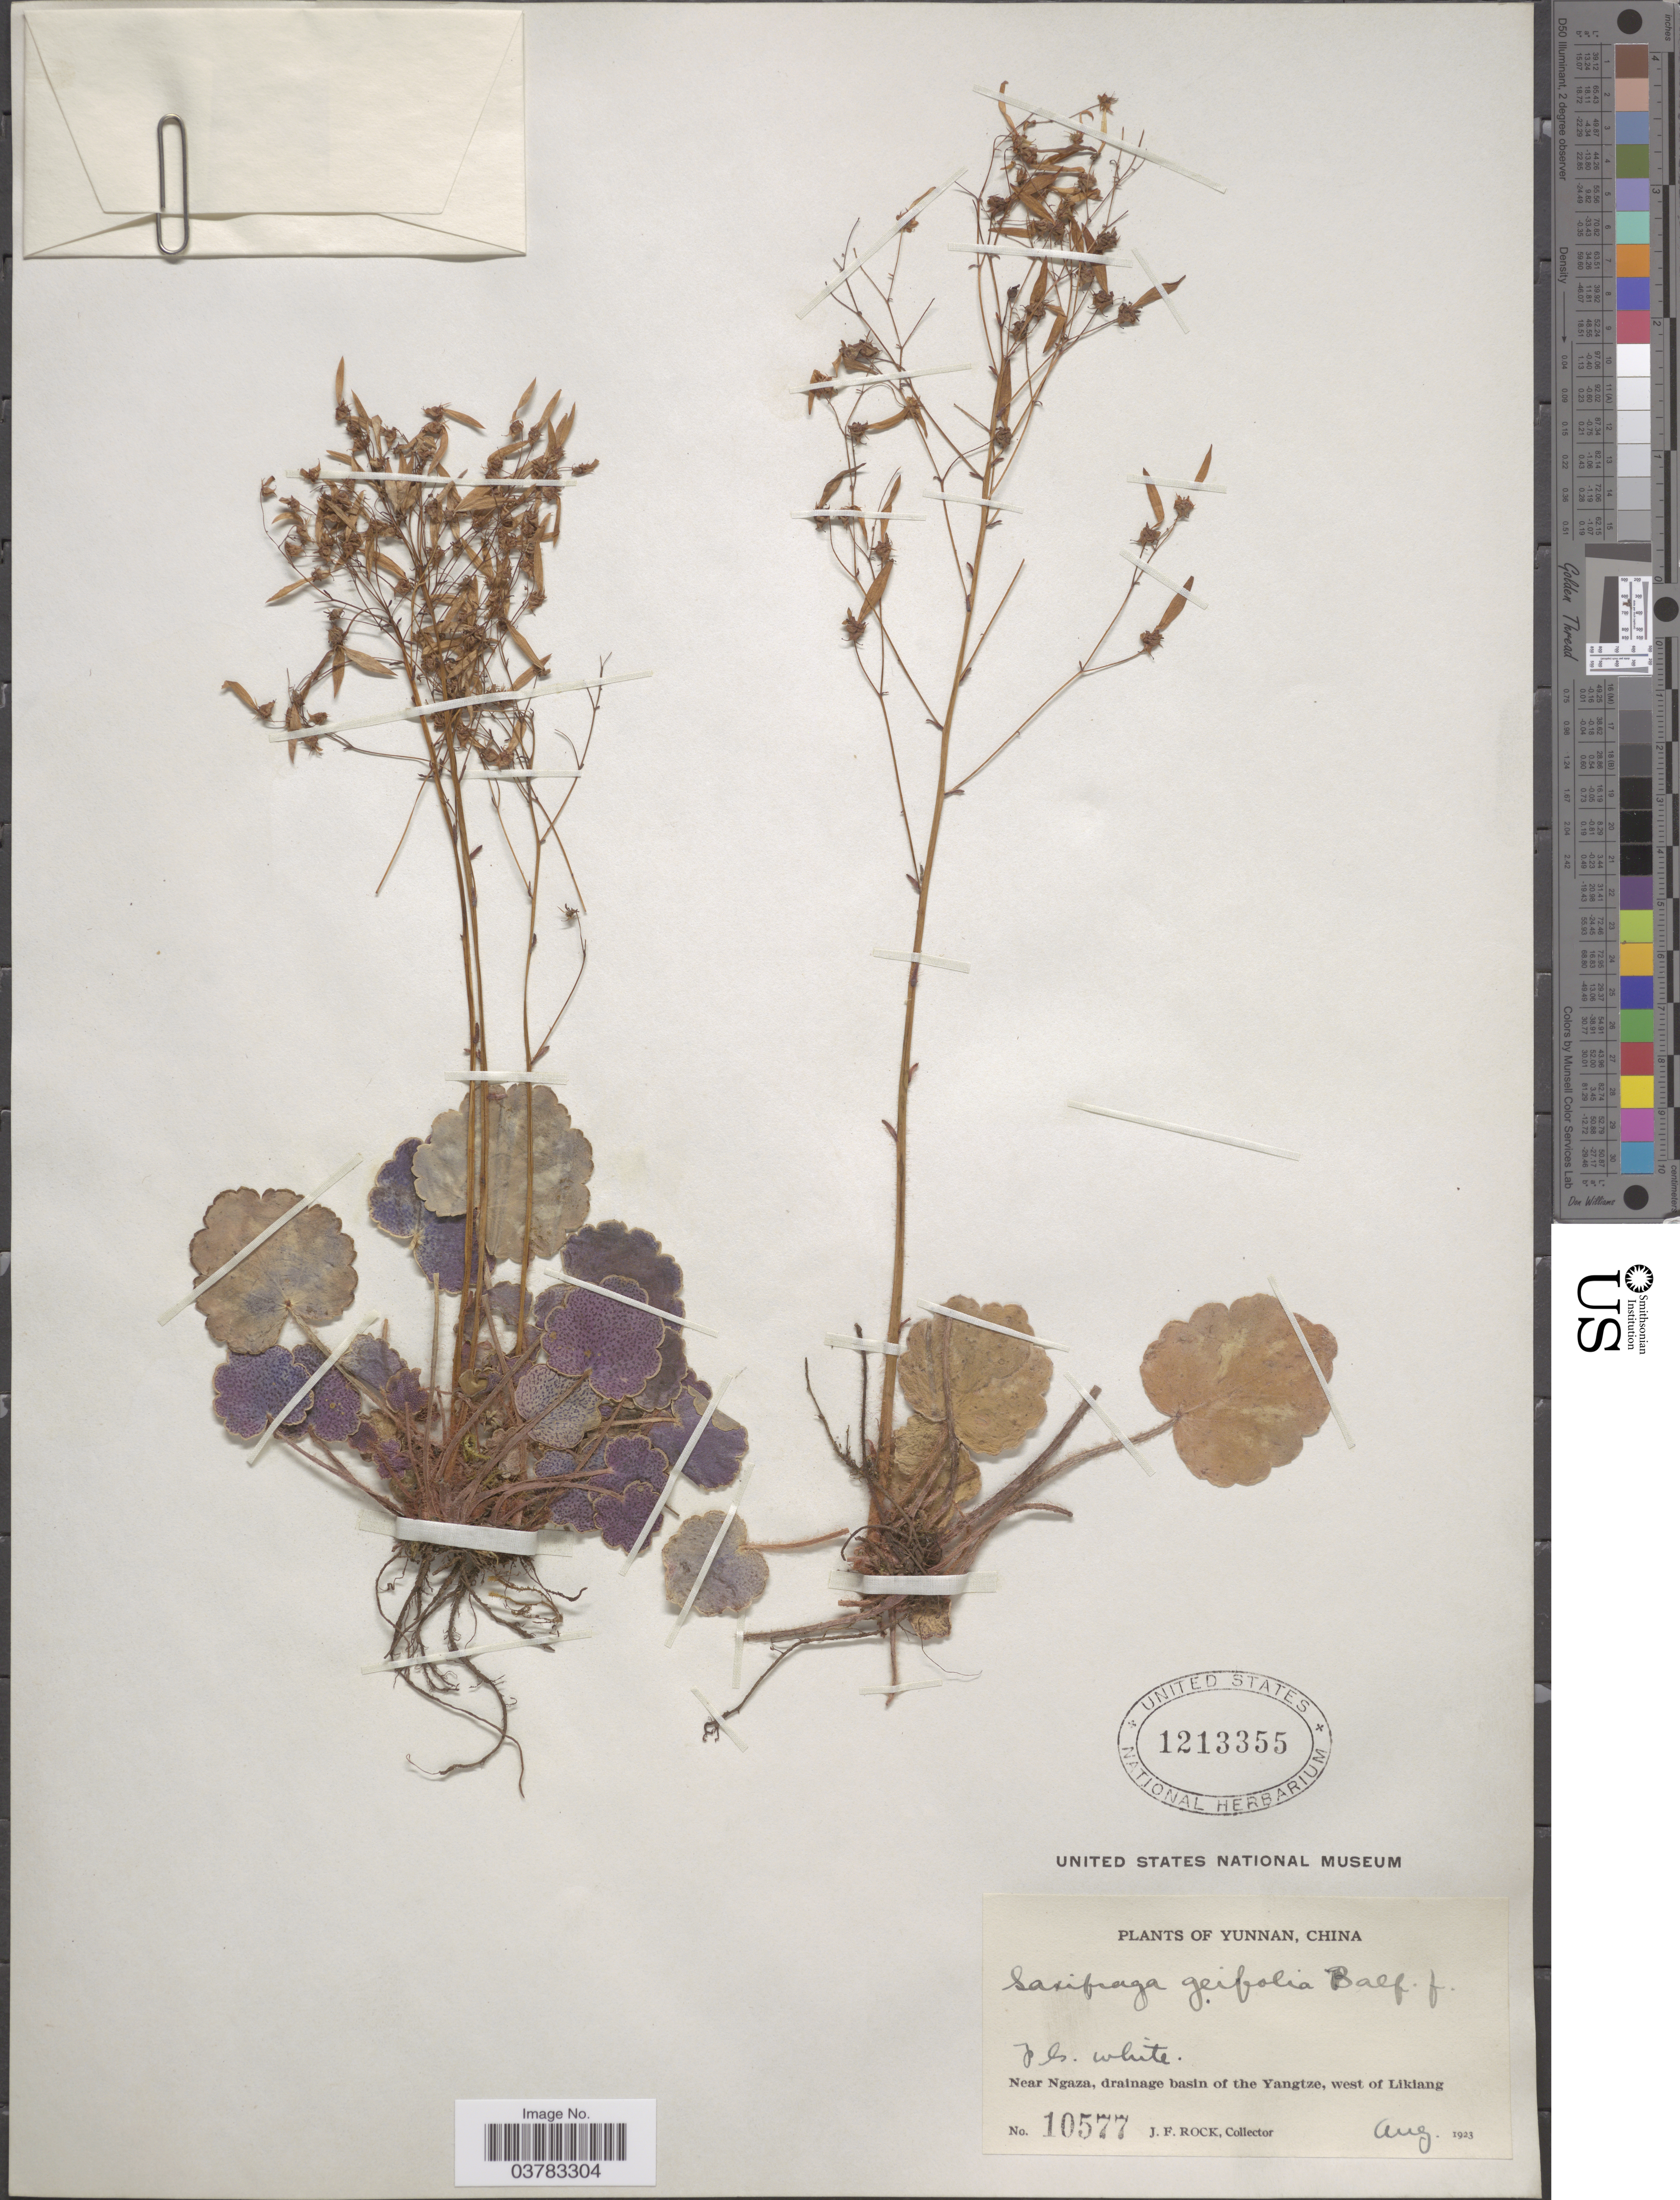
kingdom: Plantae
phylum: Tracheophyta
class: Magnoliopsida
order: Saxifragales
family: Saxifragaceae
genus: Saxifraga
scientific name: Saxifraga geifolia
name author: Balf. f.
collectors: J. Rock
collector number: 10577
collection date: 1923-08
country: China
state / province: Yunnan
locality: Near Ngaza, drainage basin of the Yangtze, west of Likiang.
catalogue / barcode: US 1213355